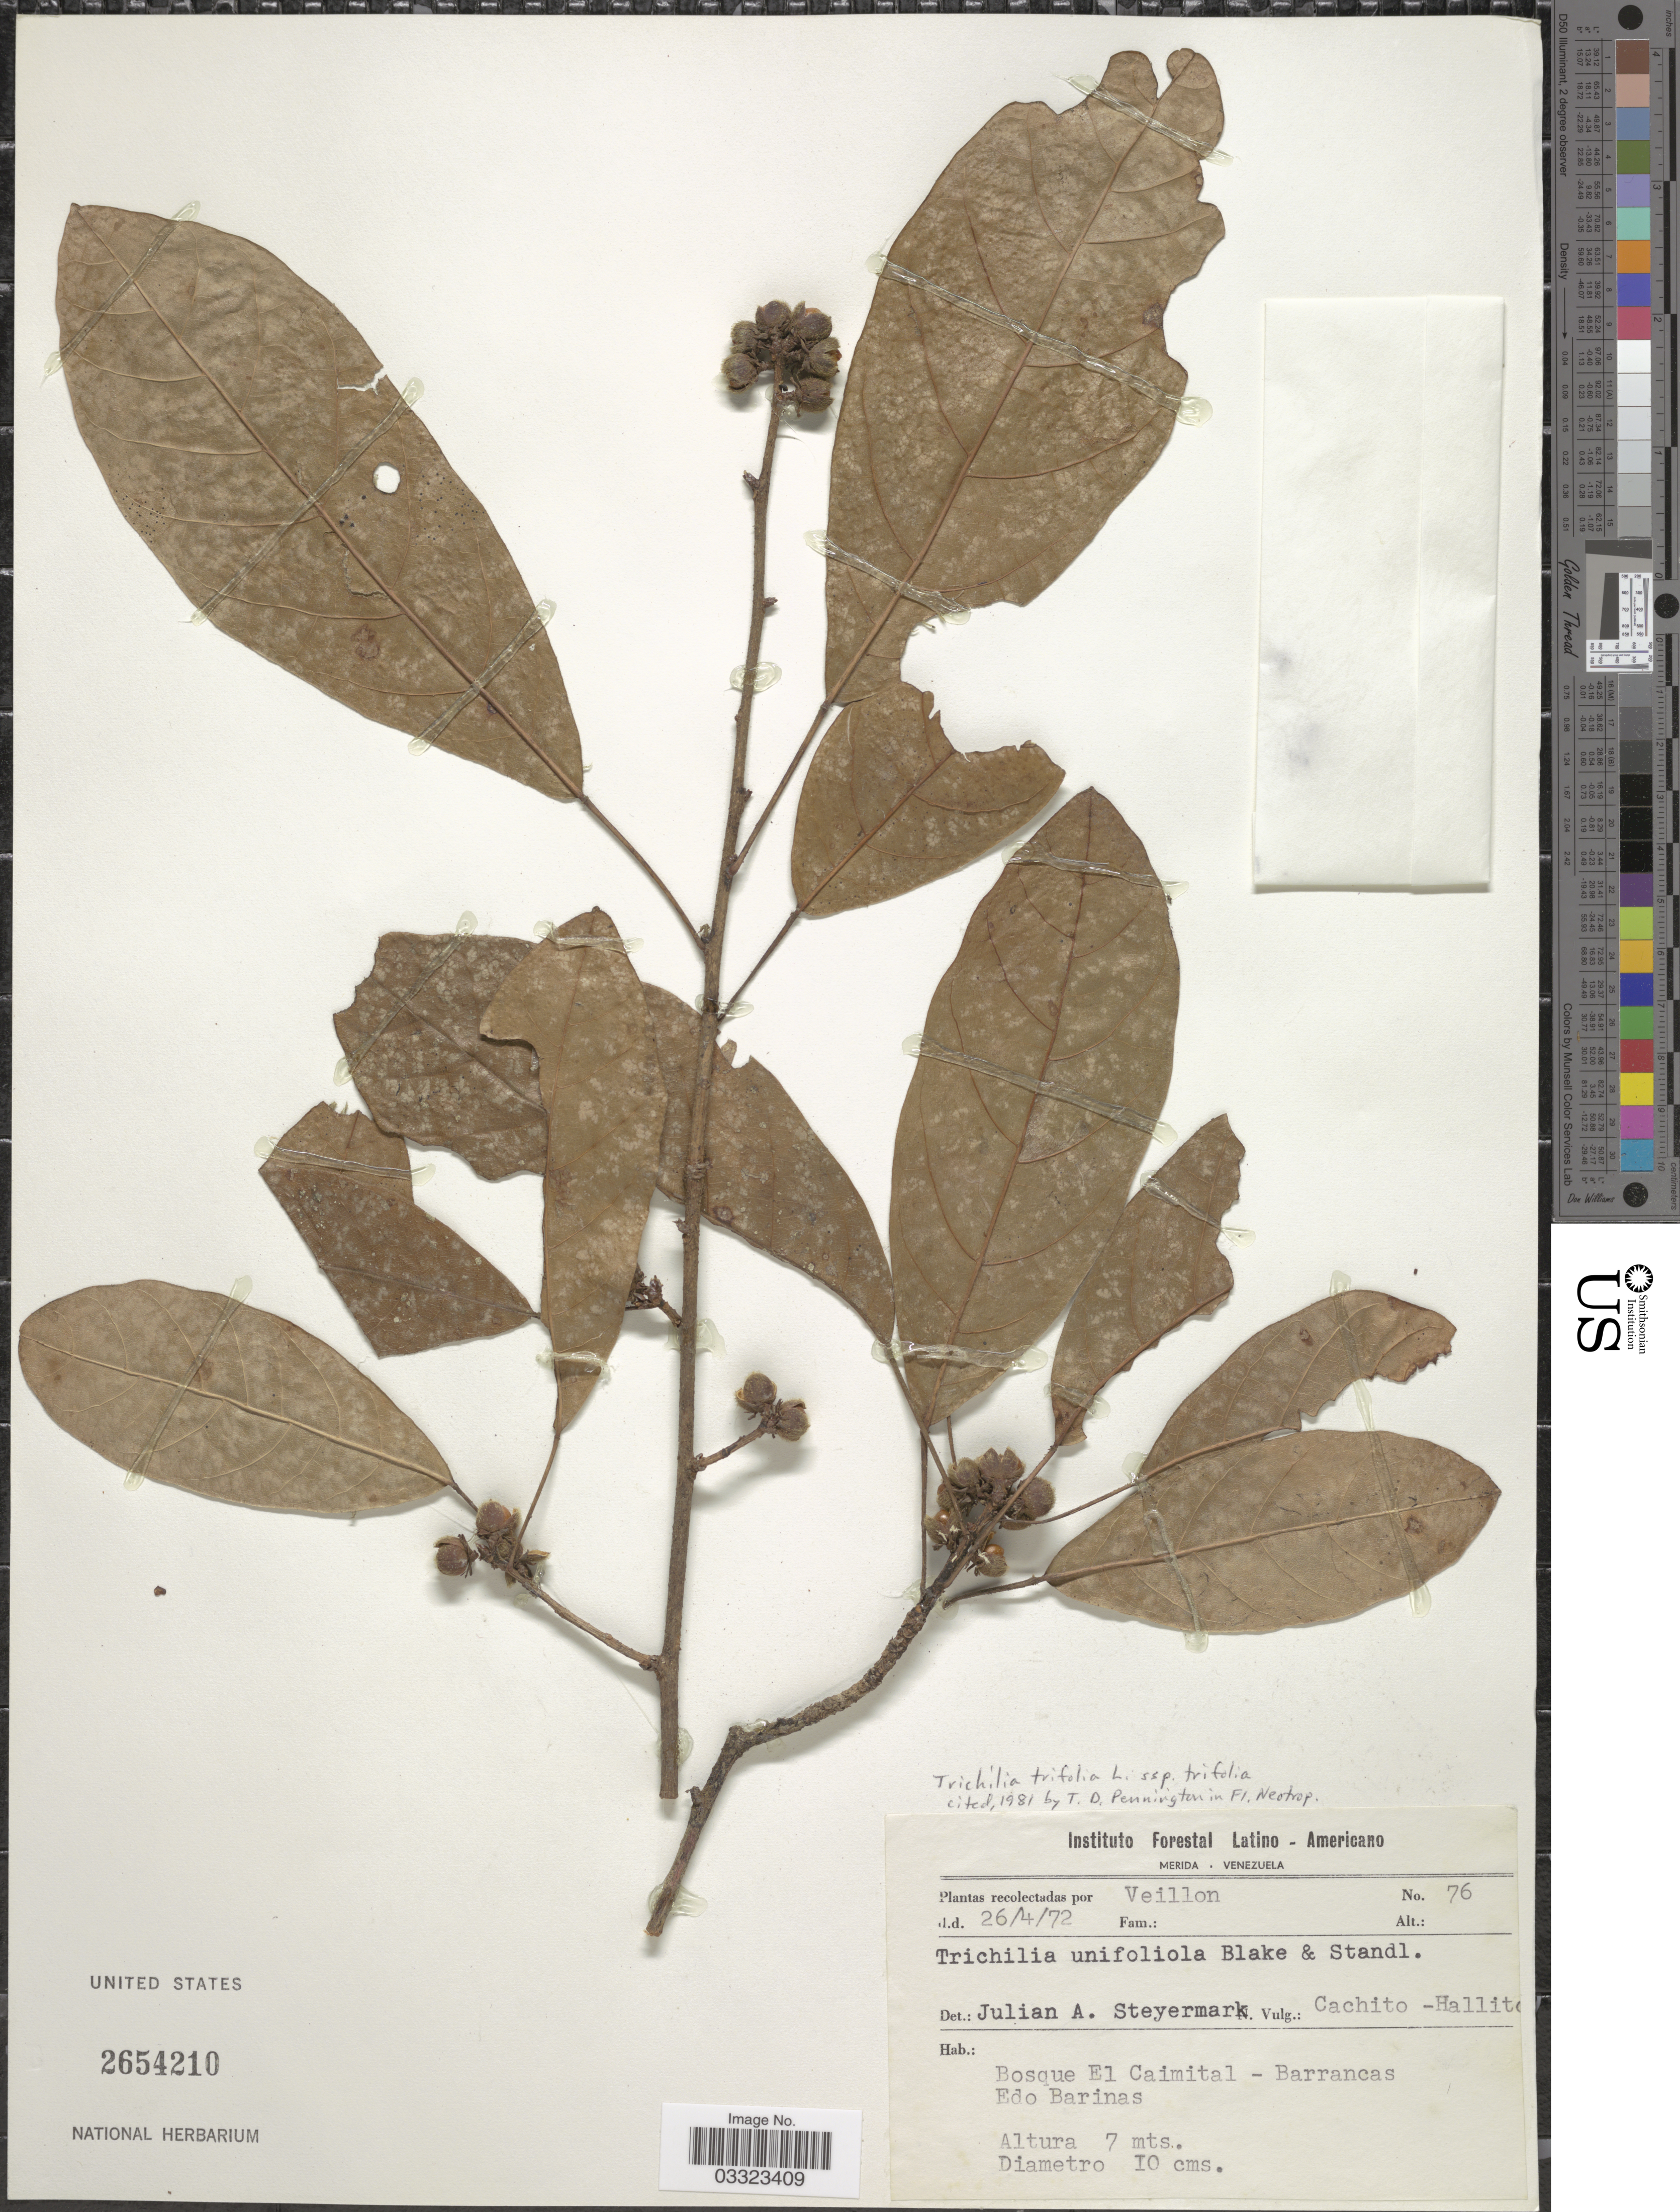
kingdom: Plantae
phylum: Tracheophyta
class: Magnoliopsida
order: Sapindales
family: Meliaceae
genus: Trichilia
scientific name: Trichilia trifolia subsp. trifolia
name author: L.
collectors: -. Veillon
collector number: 76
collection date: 1972-04-26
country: Venezuela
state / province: Barinas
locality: Bosque El Caimital - Barrancas.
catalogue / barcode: US 2654210